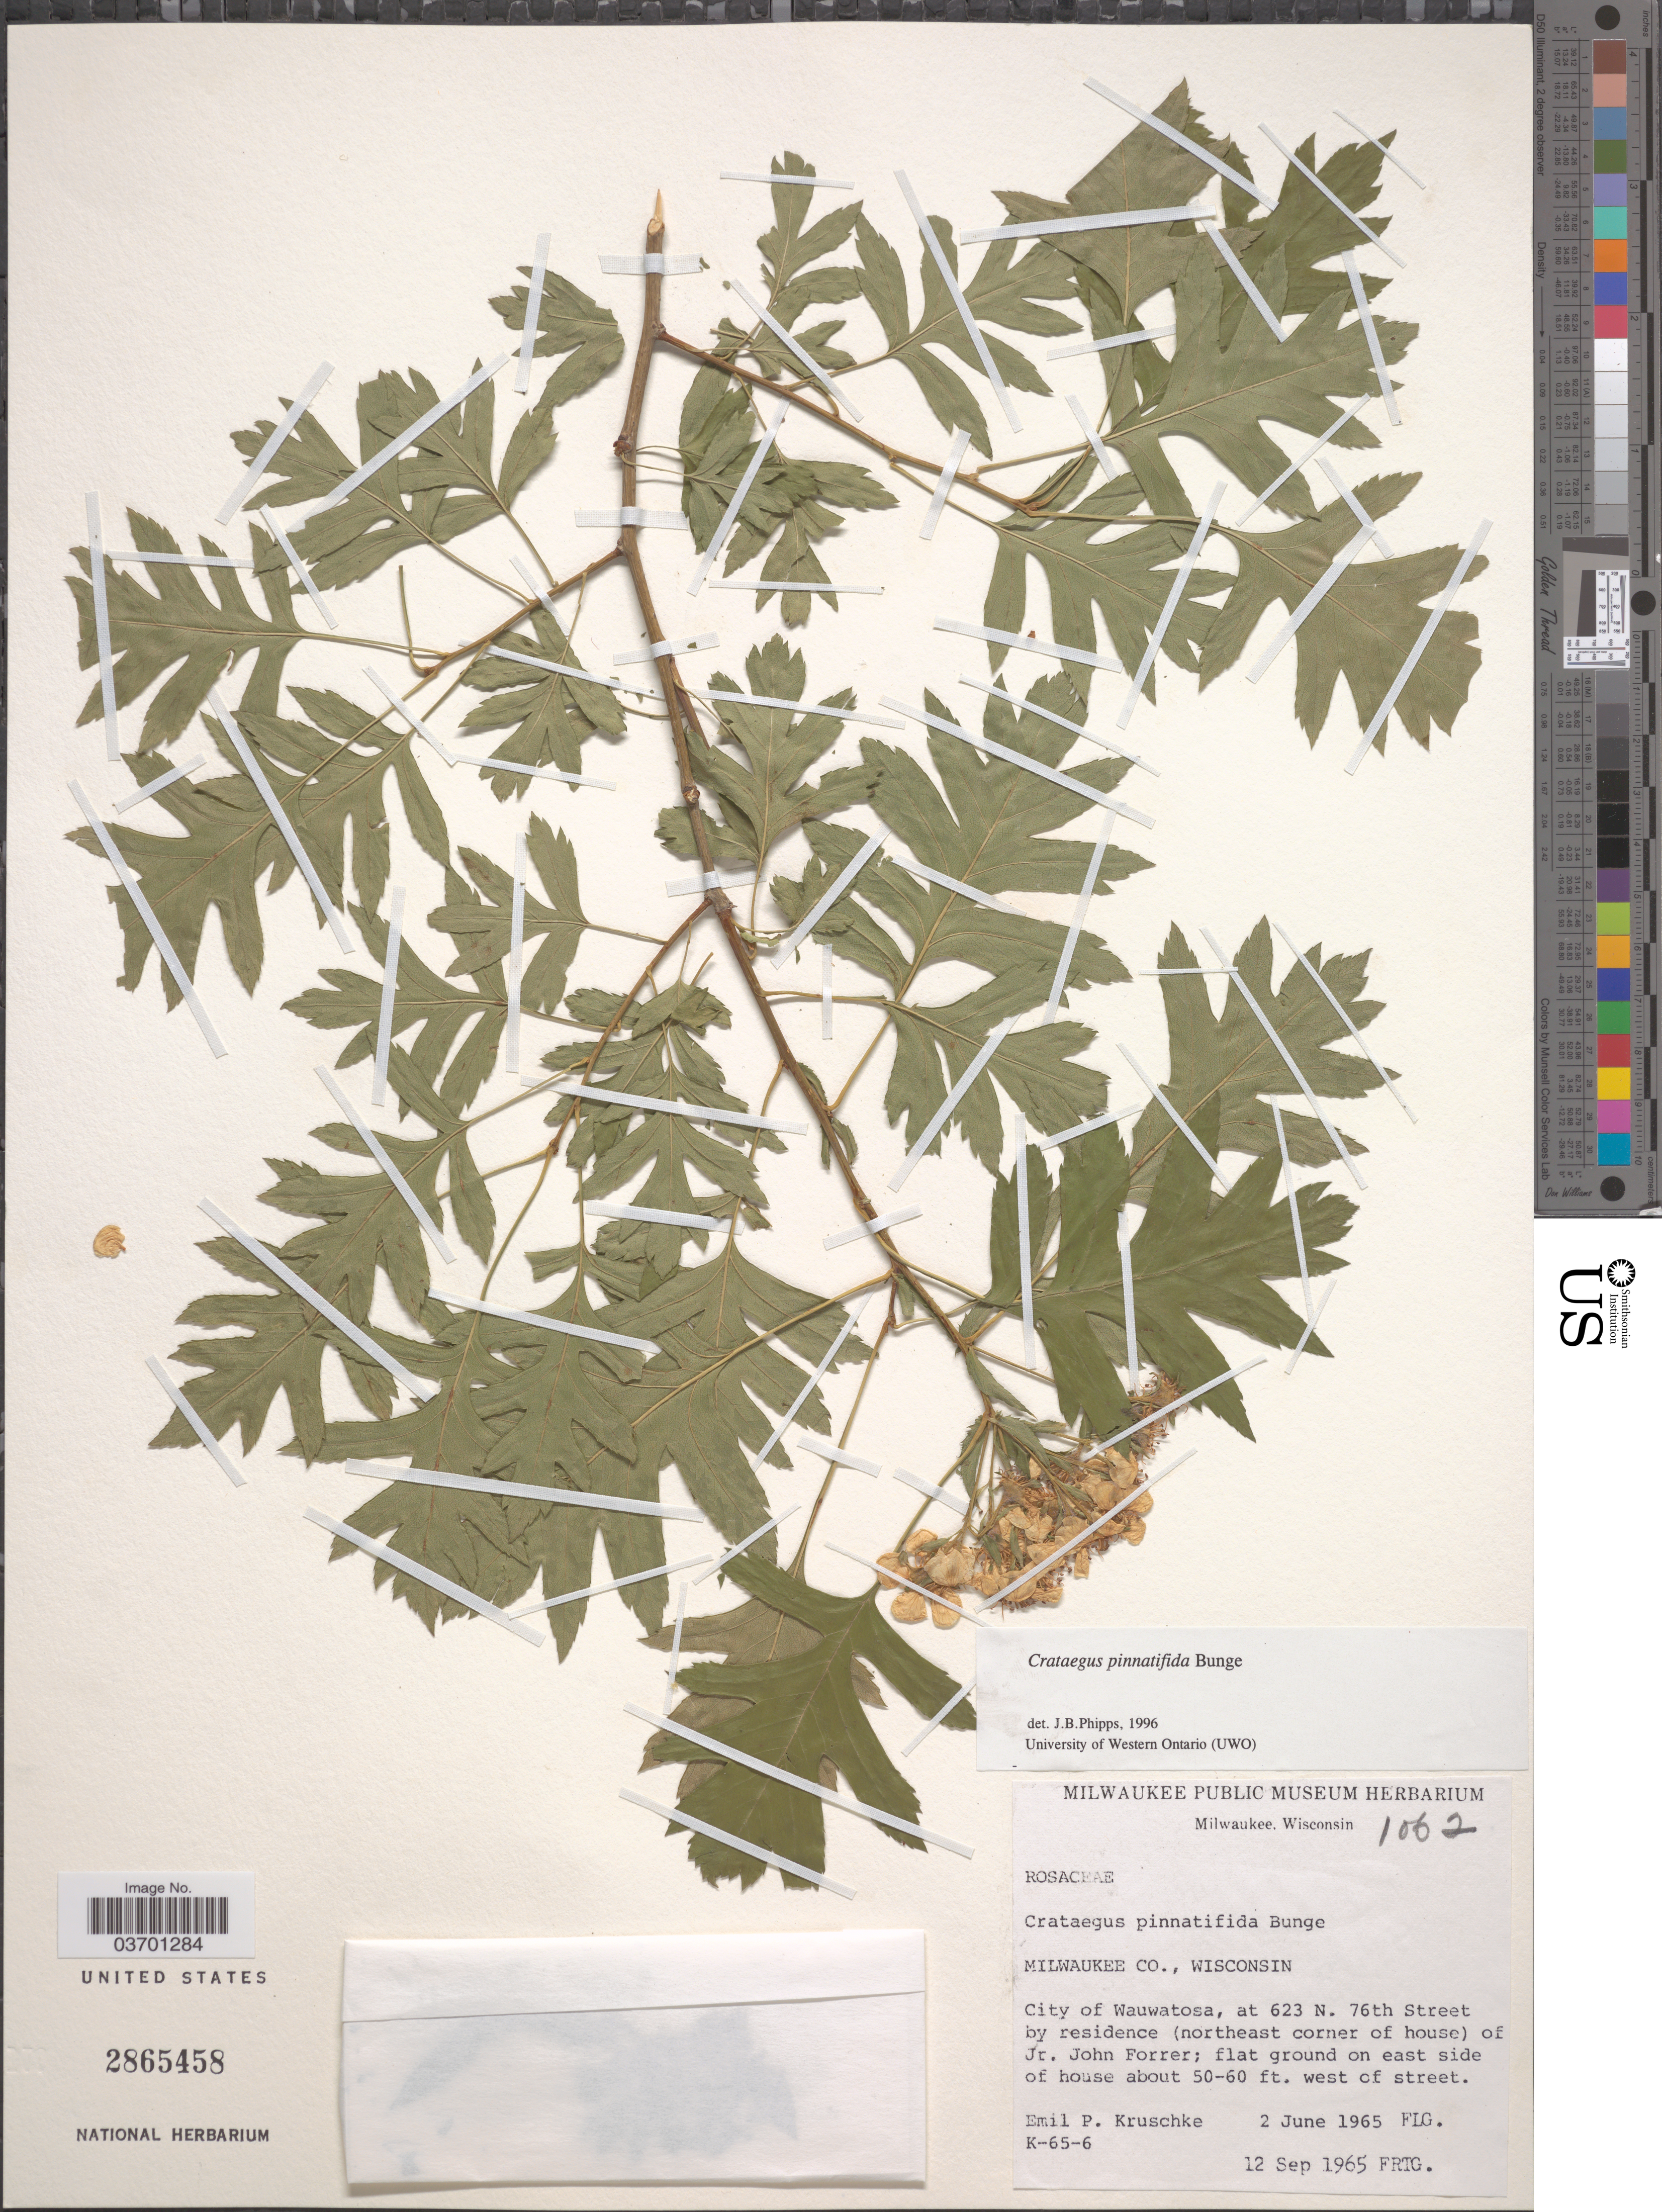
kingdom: Plantae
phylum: Tracheophyta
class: Magnoliopsida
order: Rosales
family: Rosaceae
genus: Crataegus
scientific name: Crataegus pinnatifida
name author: Bunge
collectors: E. Kruschke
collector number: K-65-6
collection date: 1965-06-02/1965-09-12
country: United States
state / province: Wisconsin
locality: Milwaukee Co. City of Wauwatosa, at 623 N. 76th Street by residence (northeast corner of house) of Jr. John Forrer; flat ground on east side of house about 50-60 ft. west of street.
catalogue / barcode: US 2865458